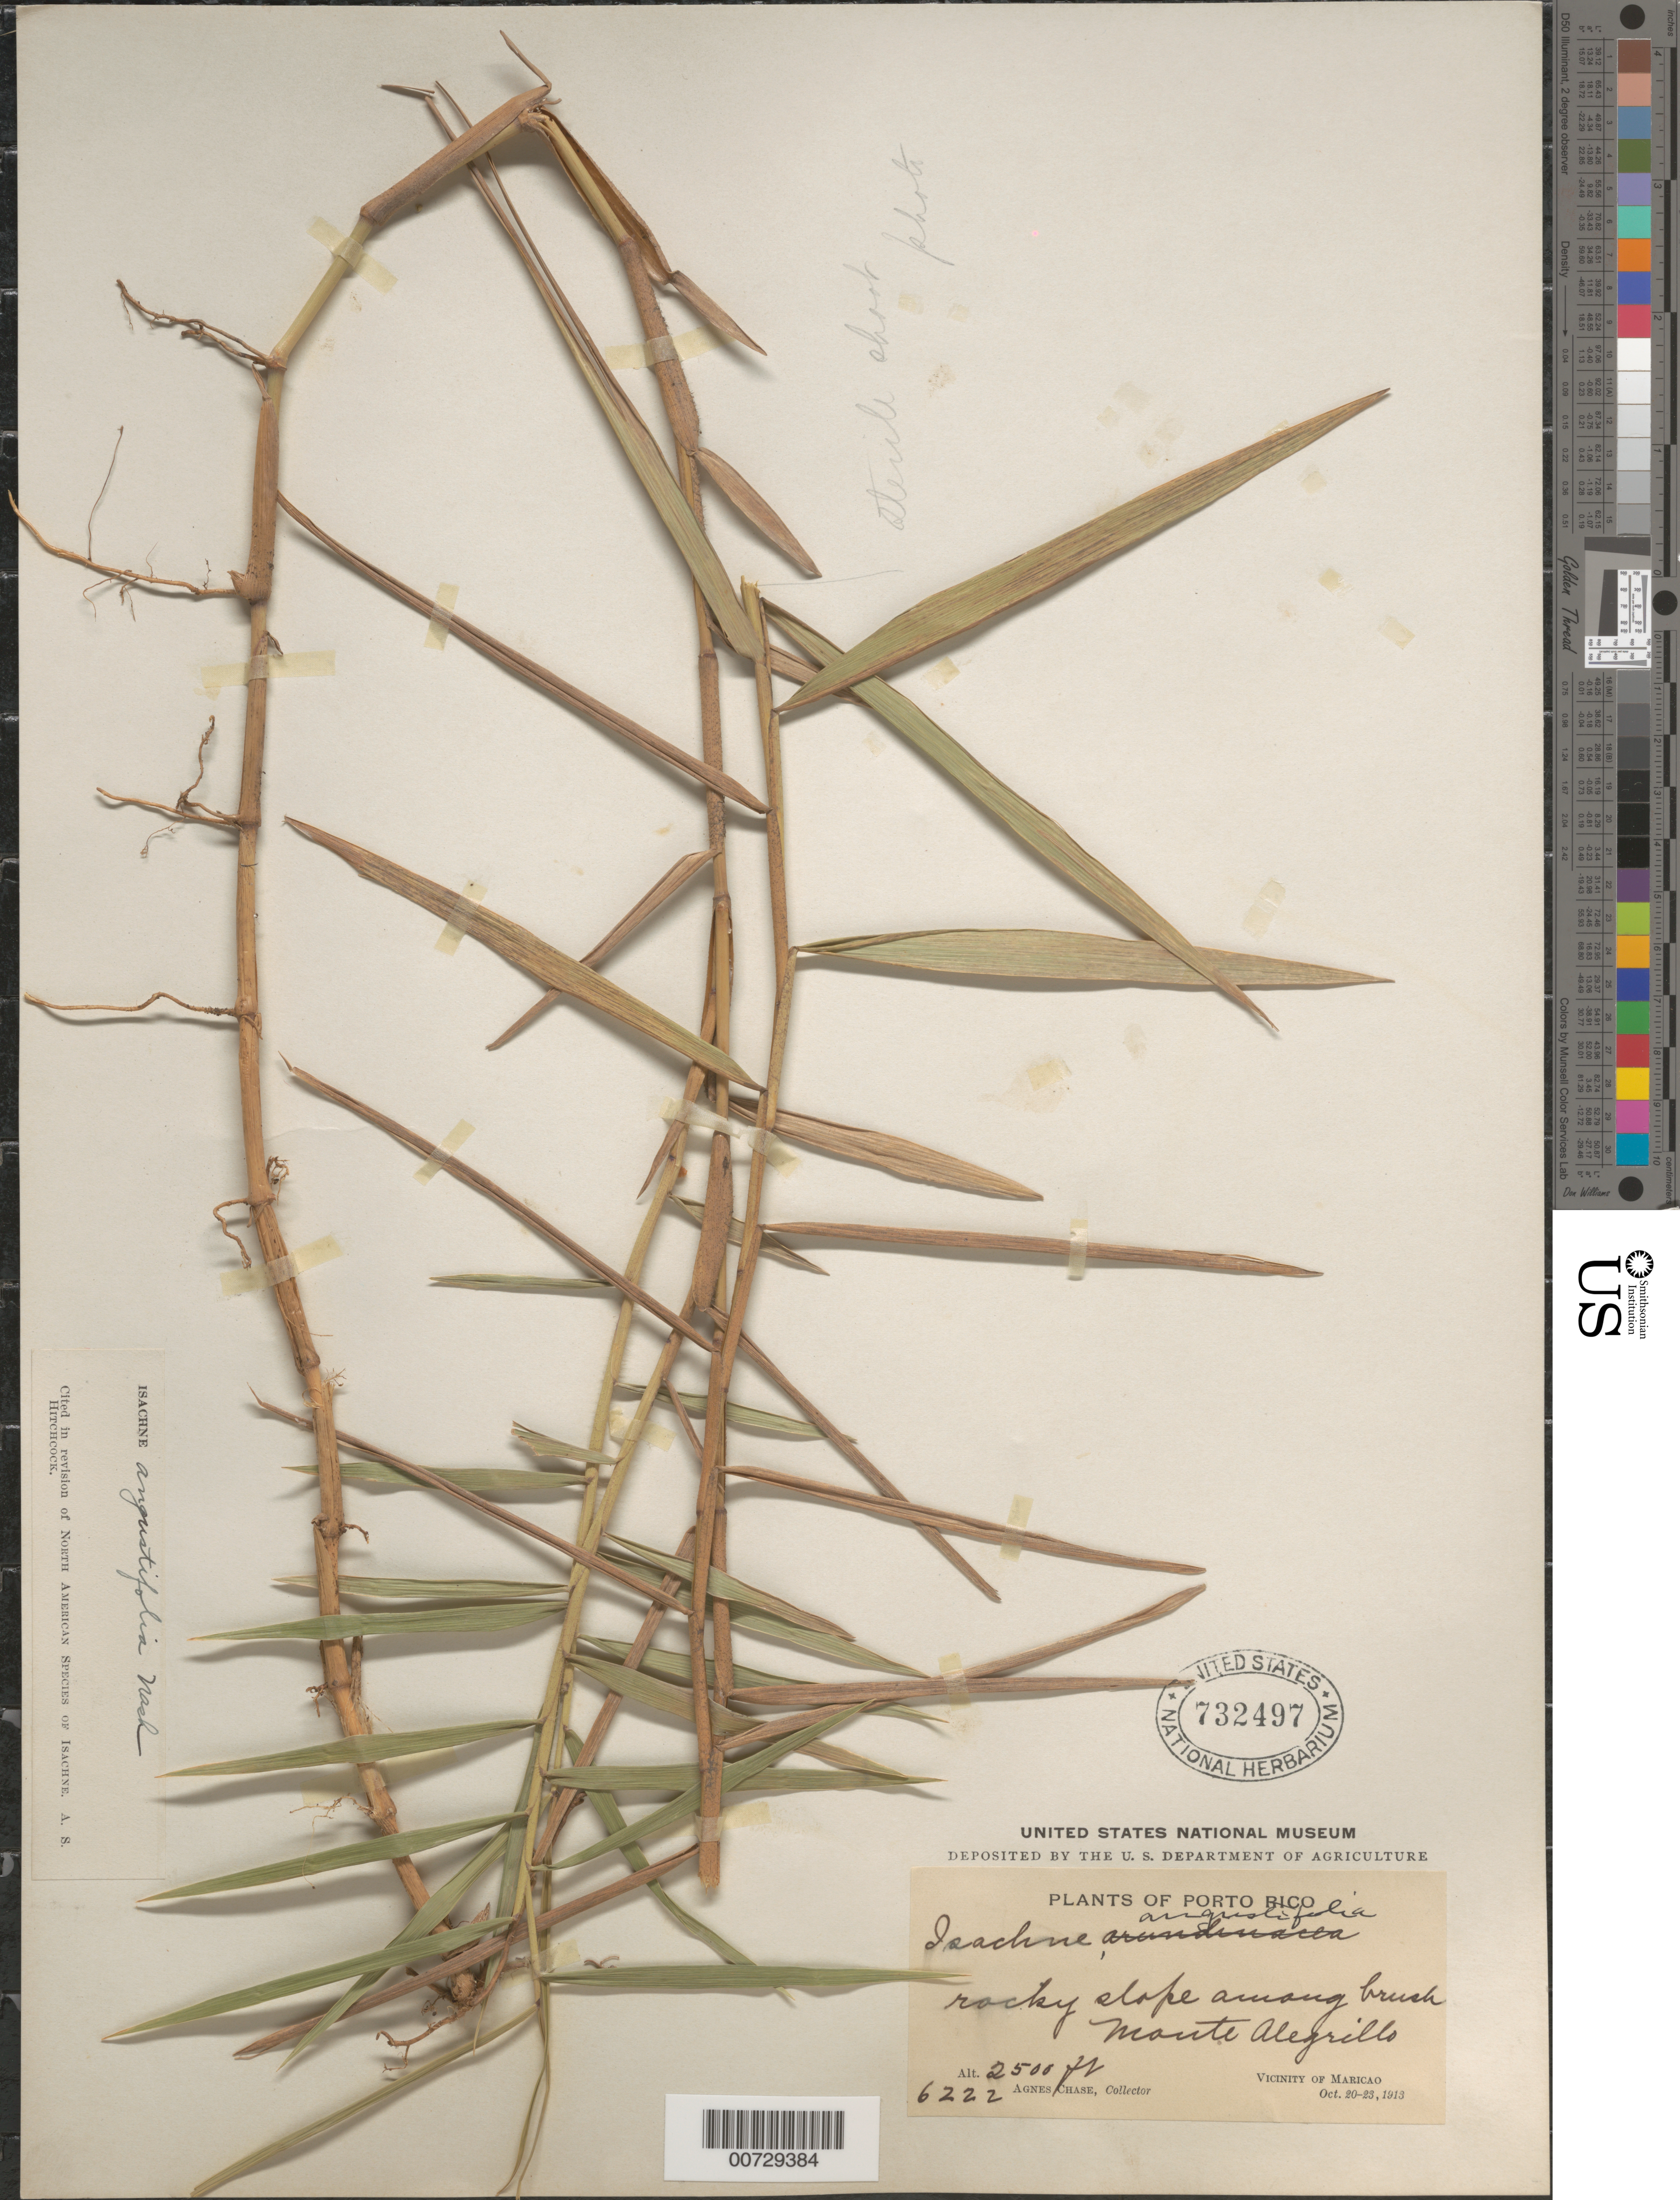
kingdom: Plantae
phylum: Tracheophyta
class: Liliopsida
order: Poales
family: Poaceae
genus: Isachne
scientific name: Isachne angustifolia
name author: Nash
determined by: Hitchcock, Albert S.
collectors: A. Chase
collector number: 6222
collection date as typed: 20 Oct 1913 to 23 Oct 1913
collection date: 1913-10-20/1913-10-23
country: Puerto Rico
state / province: Maricao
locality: Monte Alegrillo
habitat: Rocky slope among brush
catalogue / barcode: US 732497